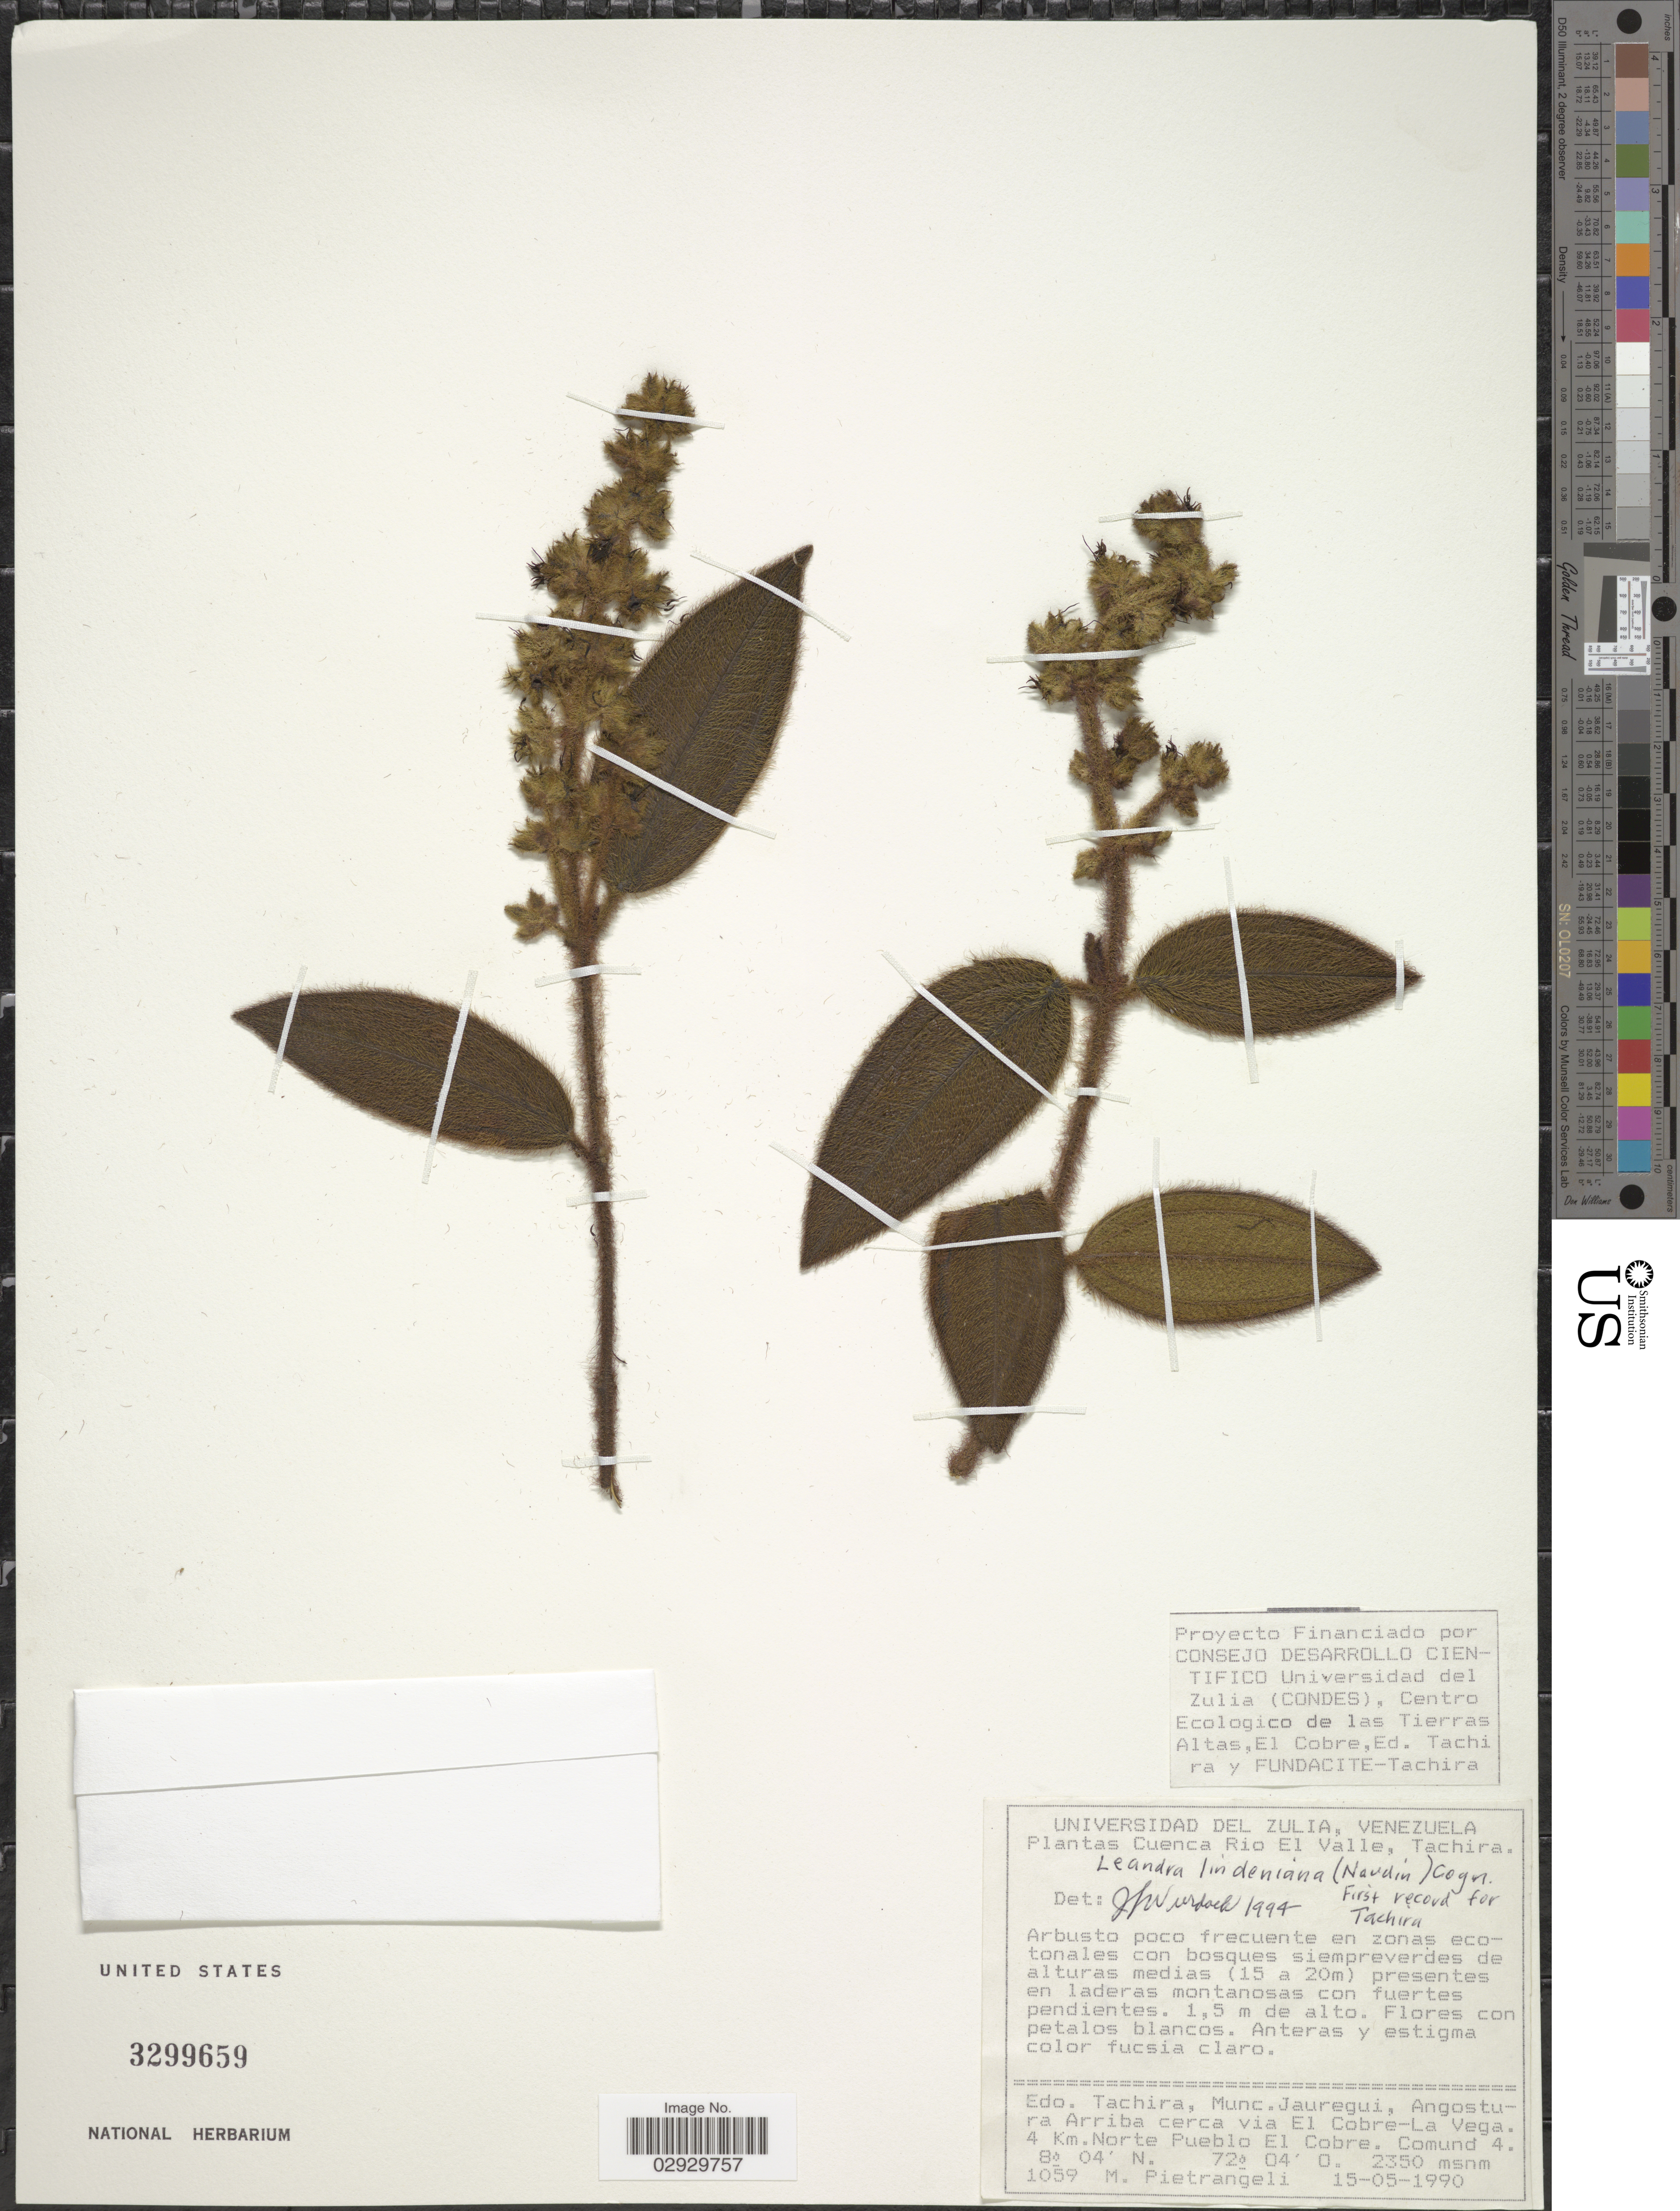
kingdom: Plantae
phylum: Tracheophyta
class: Magnoliopsida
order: Myrtales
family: Melastomataceae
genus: Leandra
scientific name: Leandra lindeniana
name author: (Naudin) Cogn.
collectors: M. Pietrangeli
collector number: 1059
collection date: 1990-05-15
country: Venezuela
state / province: Tachira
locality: Munc. Jauregui, Angostura Arriba cerca via El Cobre-La Vega. 4 Km. Norte Pueblo El Cobre. Comund 4.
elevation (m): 2350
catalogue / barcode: US 3299659